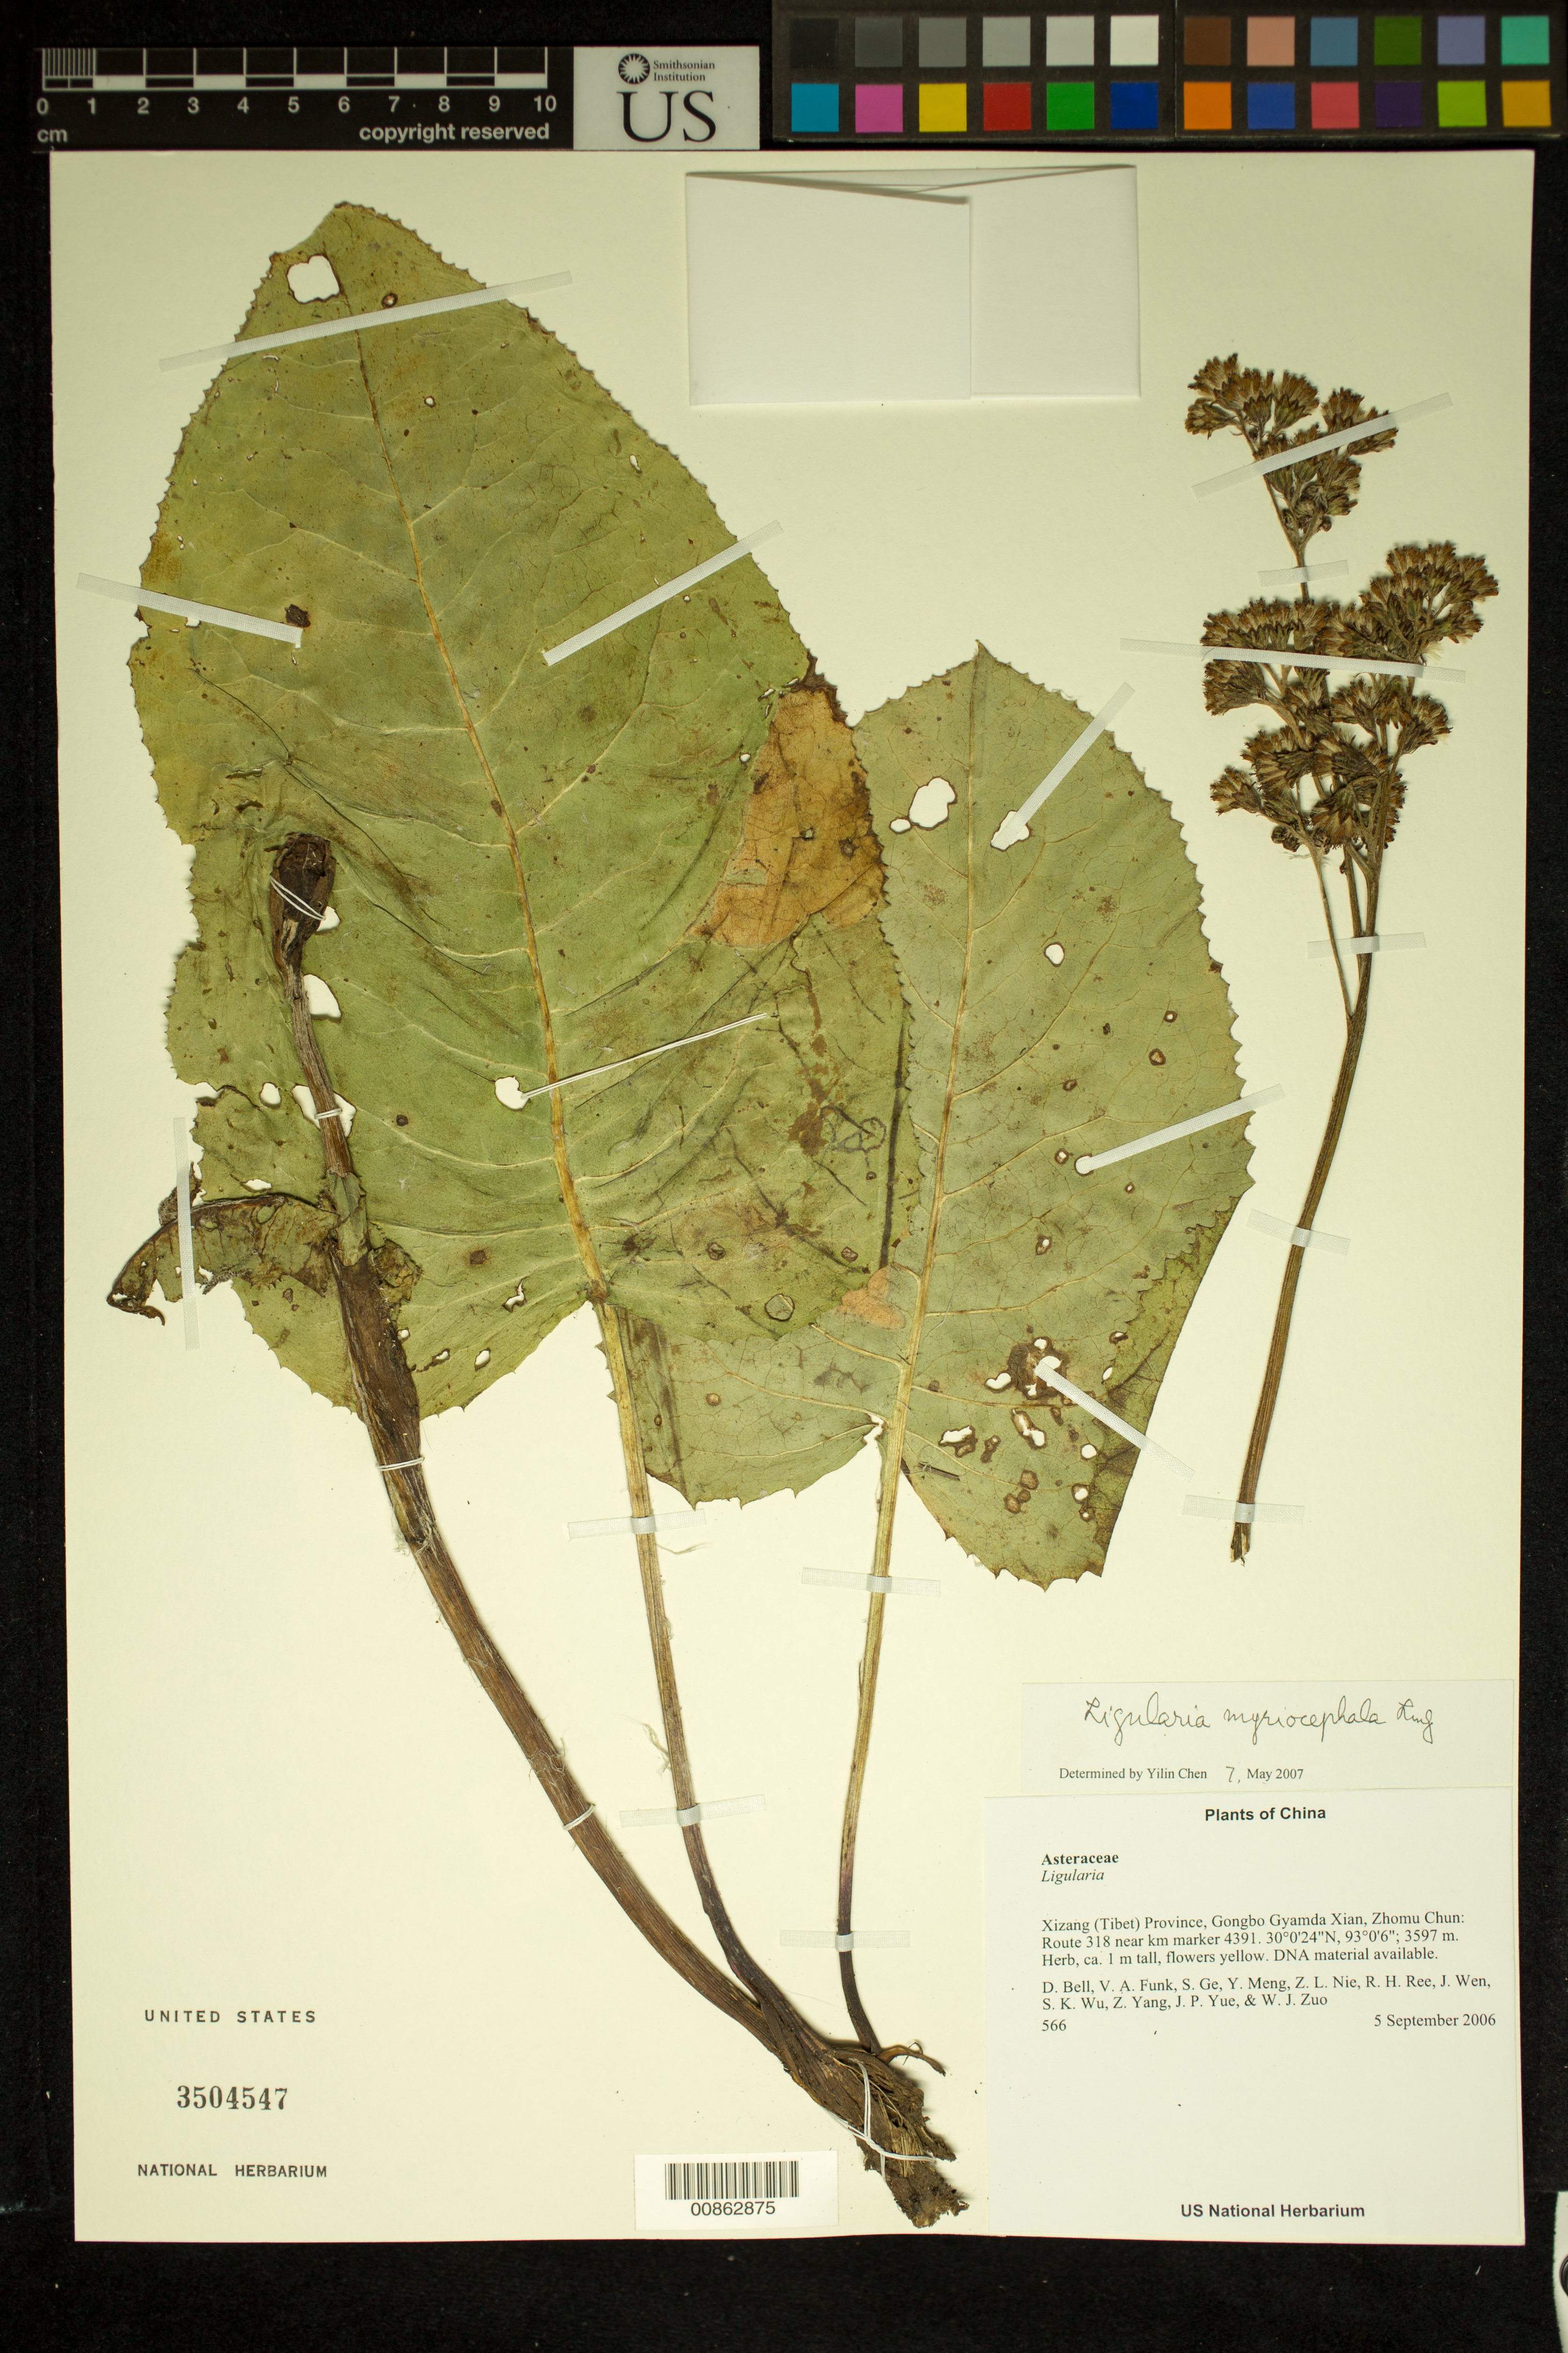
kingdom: Plantae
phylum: Tracheophyta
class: Magnoliopsida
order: Asterales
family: Asteraceae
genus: Ligularia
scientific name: Ligularia myriocephala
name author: Ling ex S.W. liu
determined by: Yilin Chen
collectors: Tibet-MacArthur, D. A. Bell, V. Funk, S. Ge, Y. Meng, Z. Nie, R. Ree, J. Wen, S. K. Wu, Z. Yang, J. Yue & W. Zuo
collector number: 566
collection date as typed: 05 Sep 2006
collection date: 2006-09-05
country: China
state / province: Xizang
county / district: Gongbo Gyamda Xian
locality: Zhomu Chun. Route 318 near km marker 4391.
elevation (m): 3597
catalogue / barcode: US 3504547